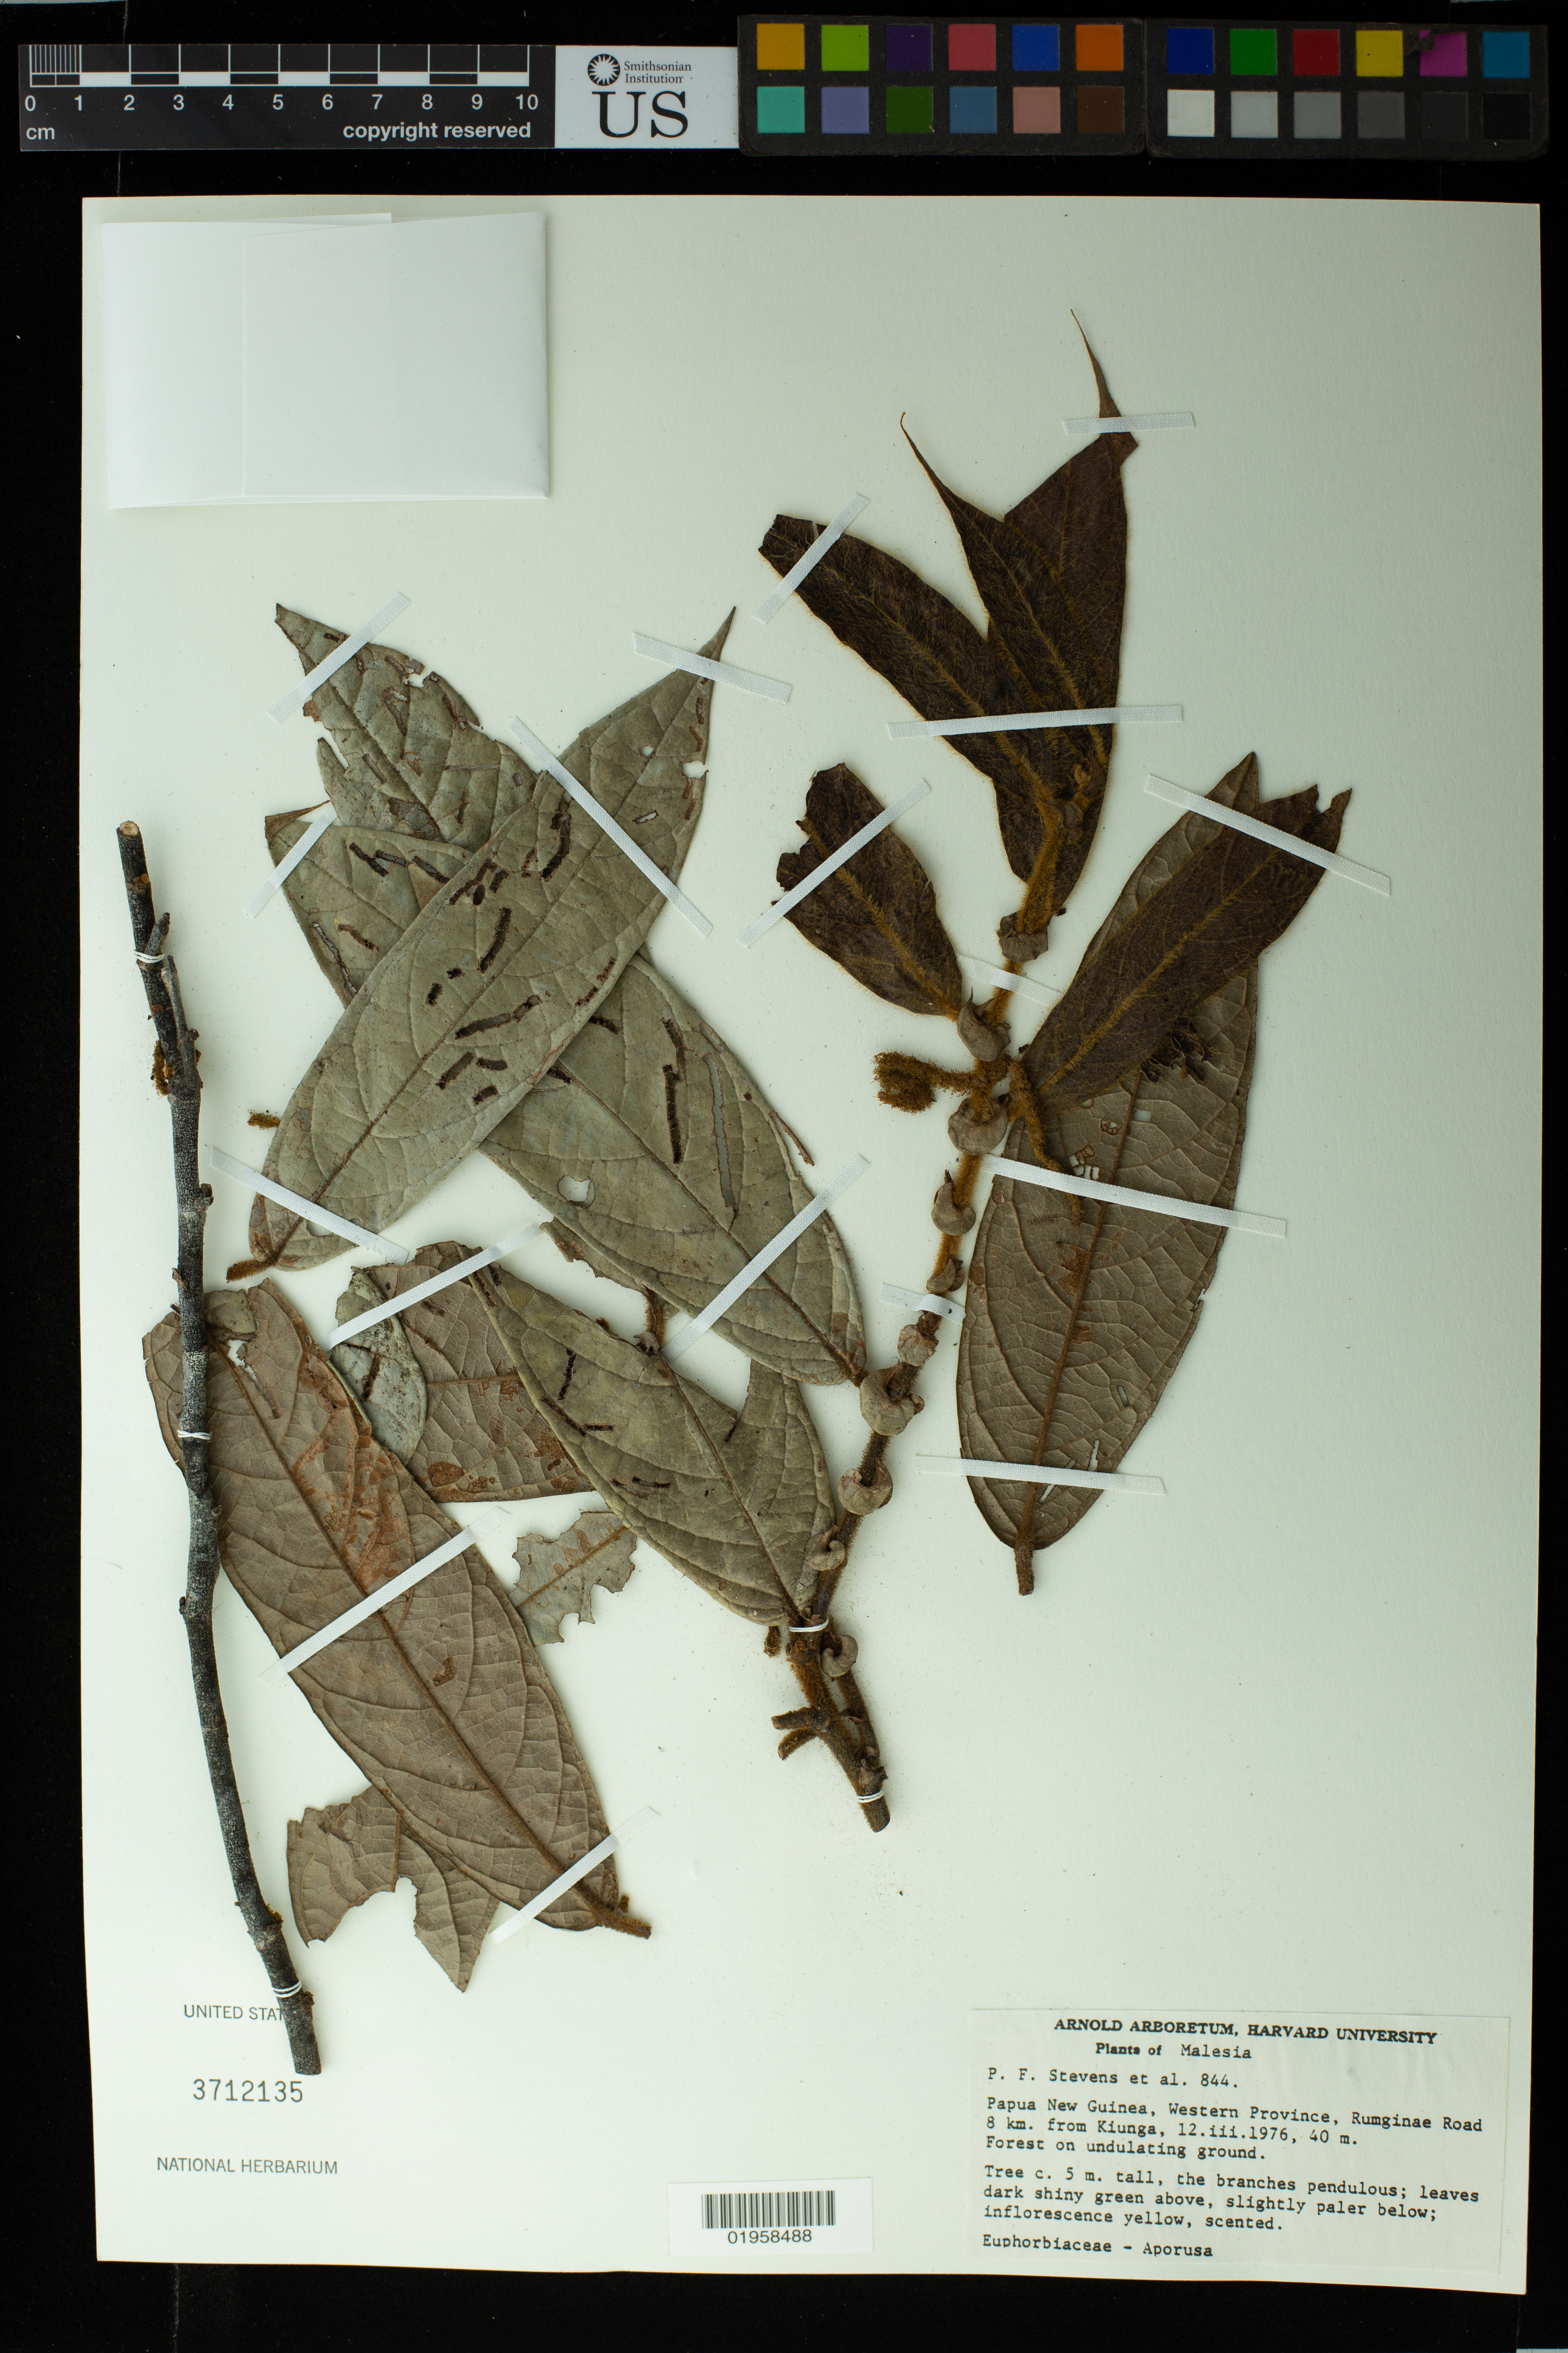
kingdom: Plantae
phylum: Tracheophyta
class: Magnoliopsida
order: Malpighiales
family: Phyllanthaceae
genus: Aporosa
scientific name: Aporosa sp.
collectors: P. F. Stevens et al.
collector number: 844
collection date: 1976-03-12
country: Papua New Guinea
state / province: Western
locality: Rumginae Road, 8 km from Kiunga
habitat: Forest on undulating ground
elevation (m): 40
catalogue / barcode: US 3712135